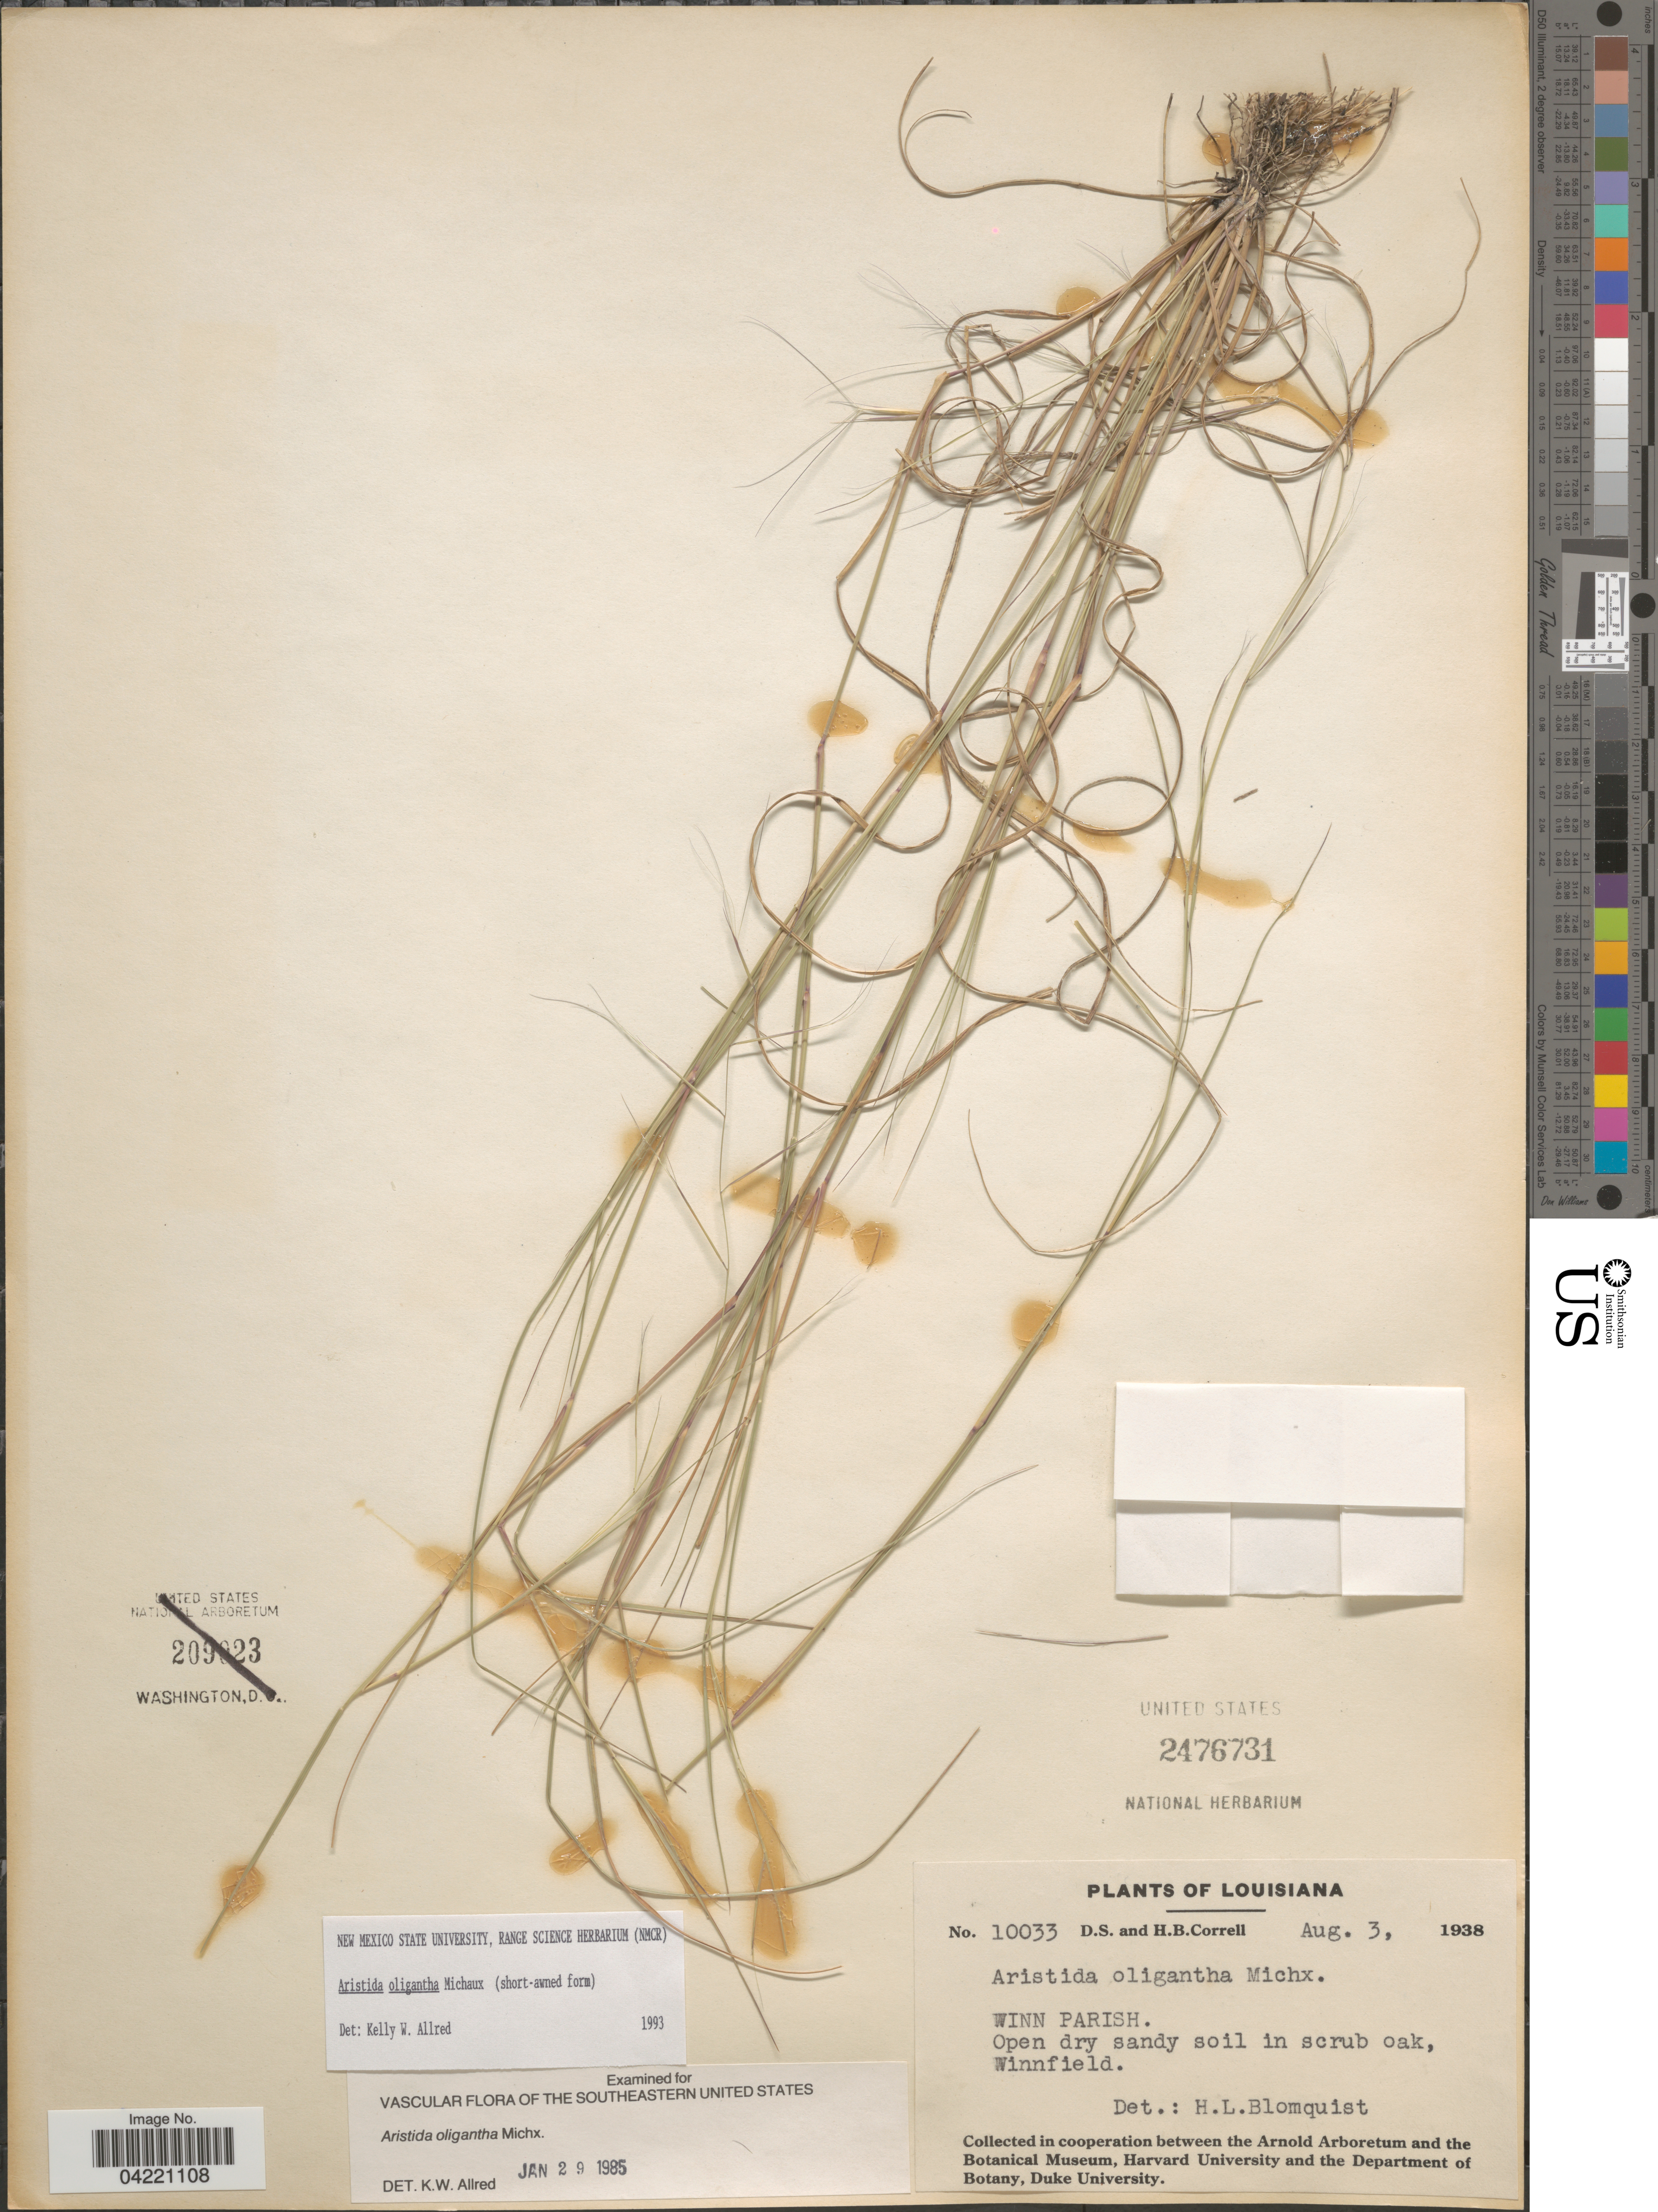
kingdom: Plantae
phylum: Tracheophyta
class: Liliopsida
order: Poales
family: Poaceae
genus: Aristida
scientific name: Aristida oligantha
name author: Michx.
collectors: D. S. Correll & H. Correll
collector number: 10033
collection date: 1938-08-03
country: United States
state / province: Louisiana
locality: Winn Parish. Open dry sandy soil in scrub oak, Winnfield.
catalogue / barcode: US 2476731